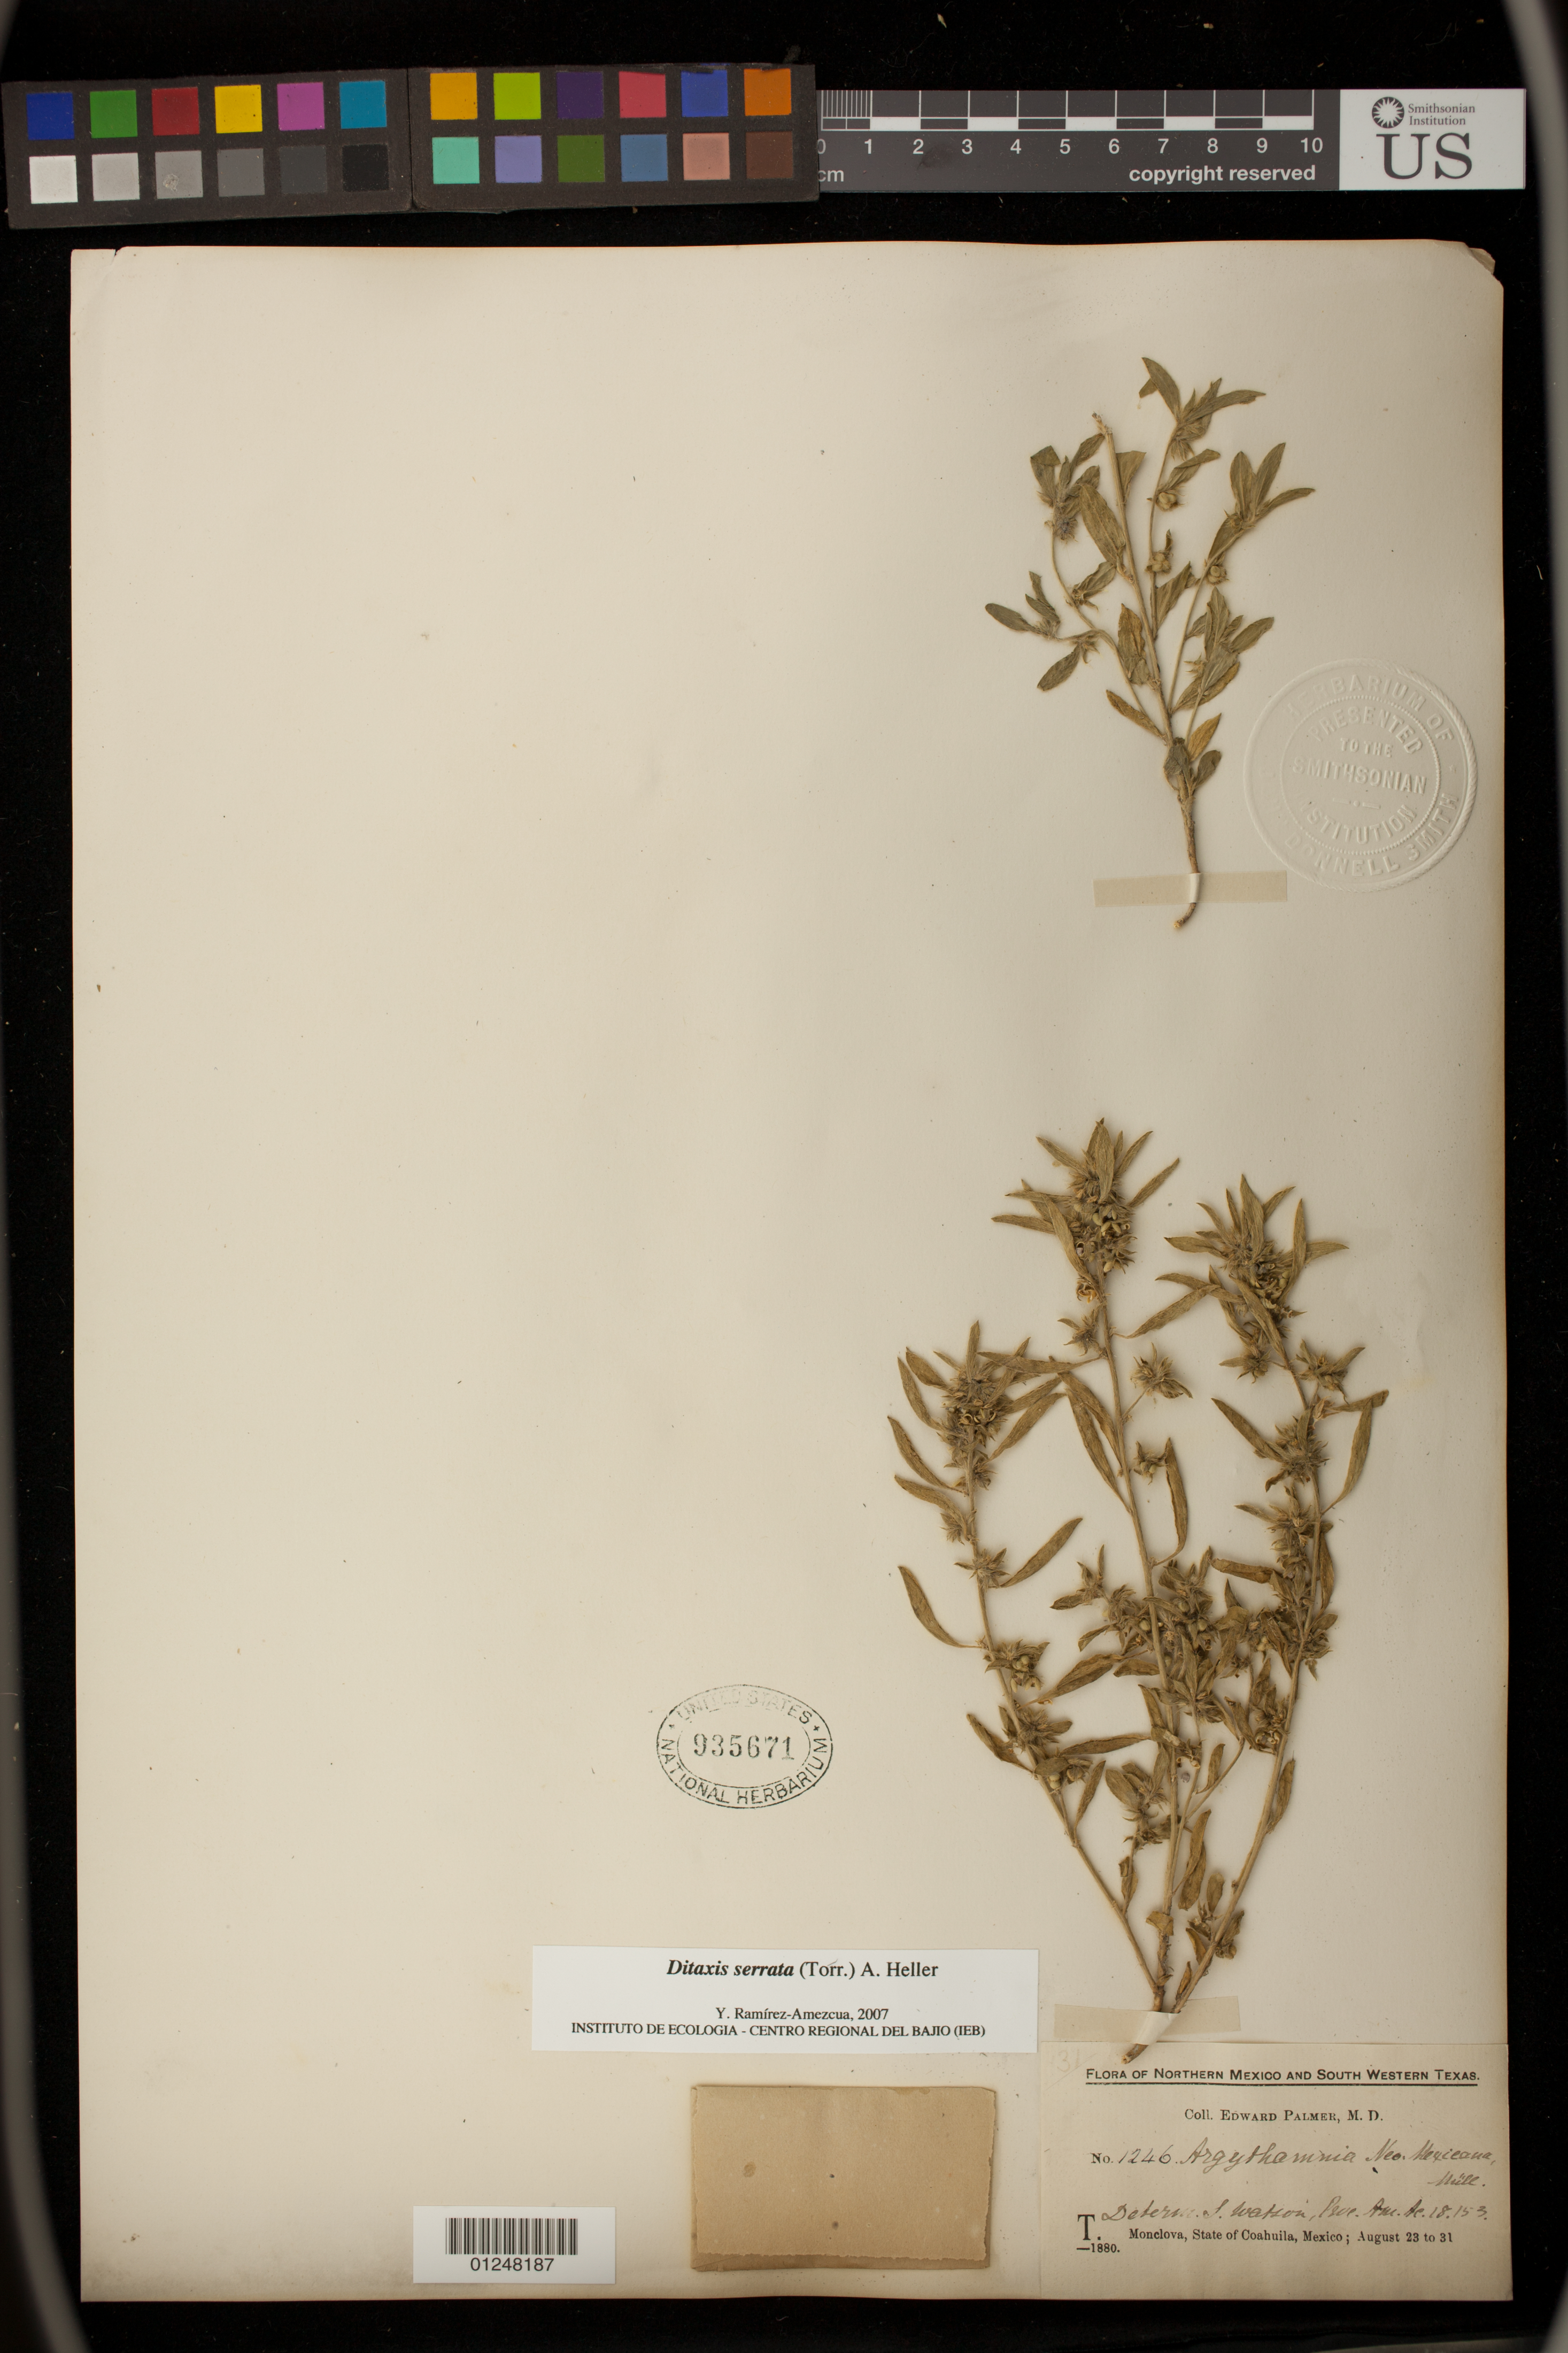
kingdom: Plantae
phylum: Tracheophyta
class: Magnoliopsida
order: Malpighiales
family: Euphorbiaceae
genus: Argythamnia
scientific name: Argythamnia serrata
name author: (Torr.) Müll. Arg.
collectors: E. Palmer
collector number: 1246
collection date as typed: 23 Aug 1880 to 31 Aug 1880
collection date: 1880-08-23/1880-08-31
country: Mexico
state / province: Coahuila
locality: Monclova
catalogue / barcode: US 935671